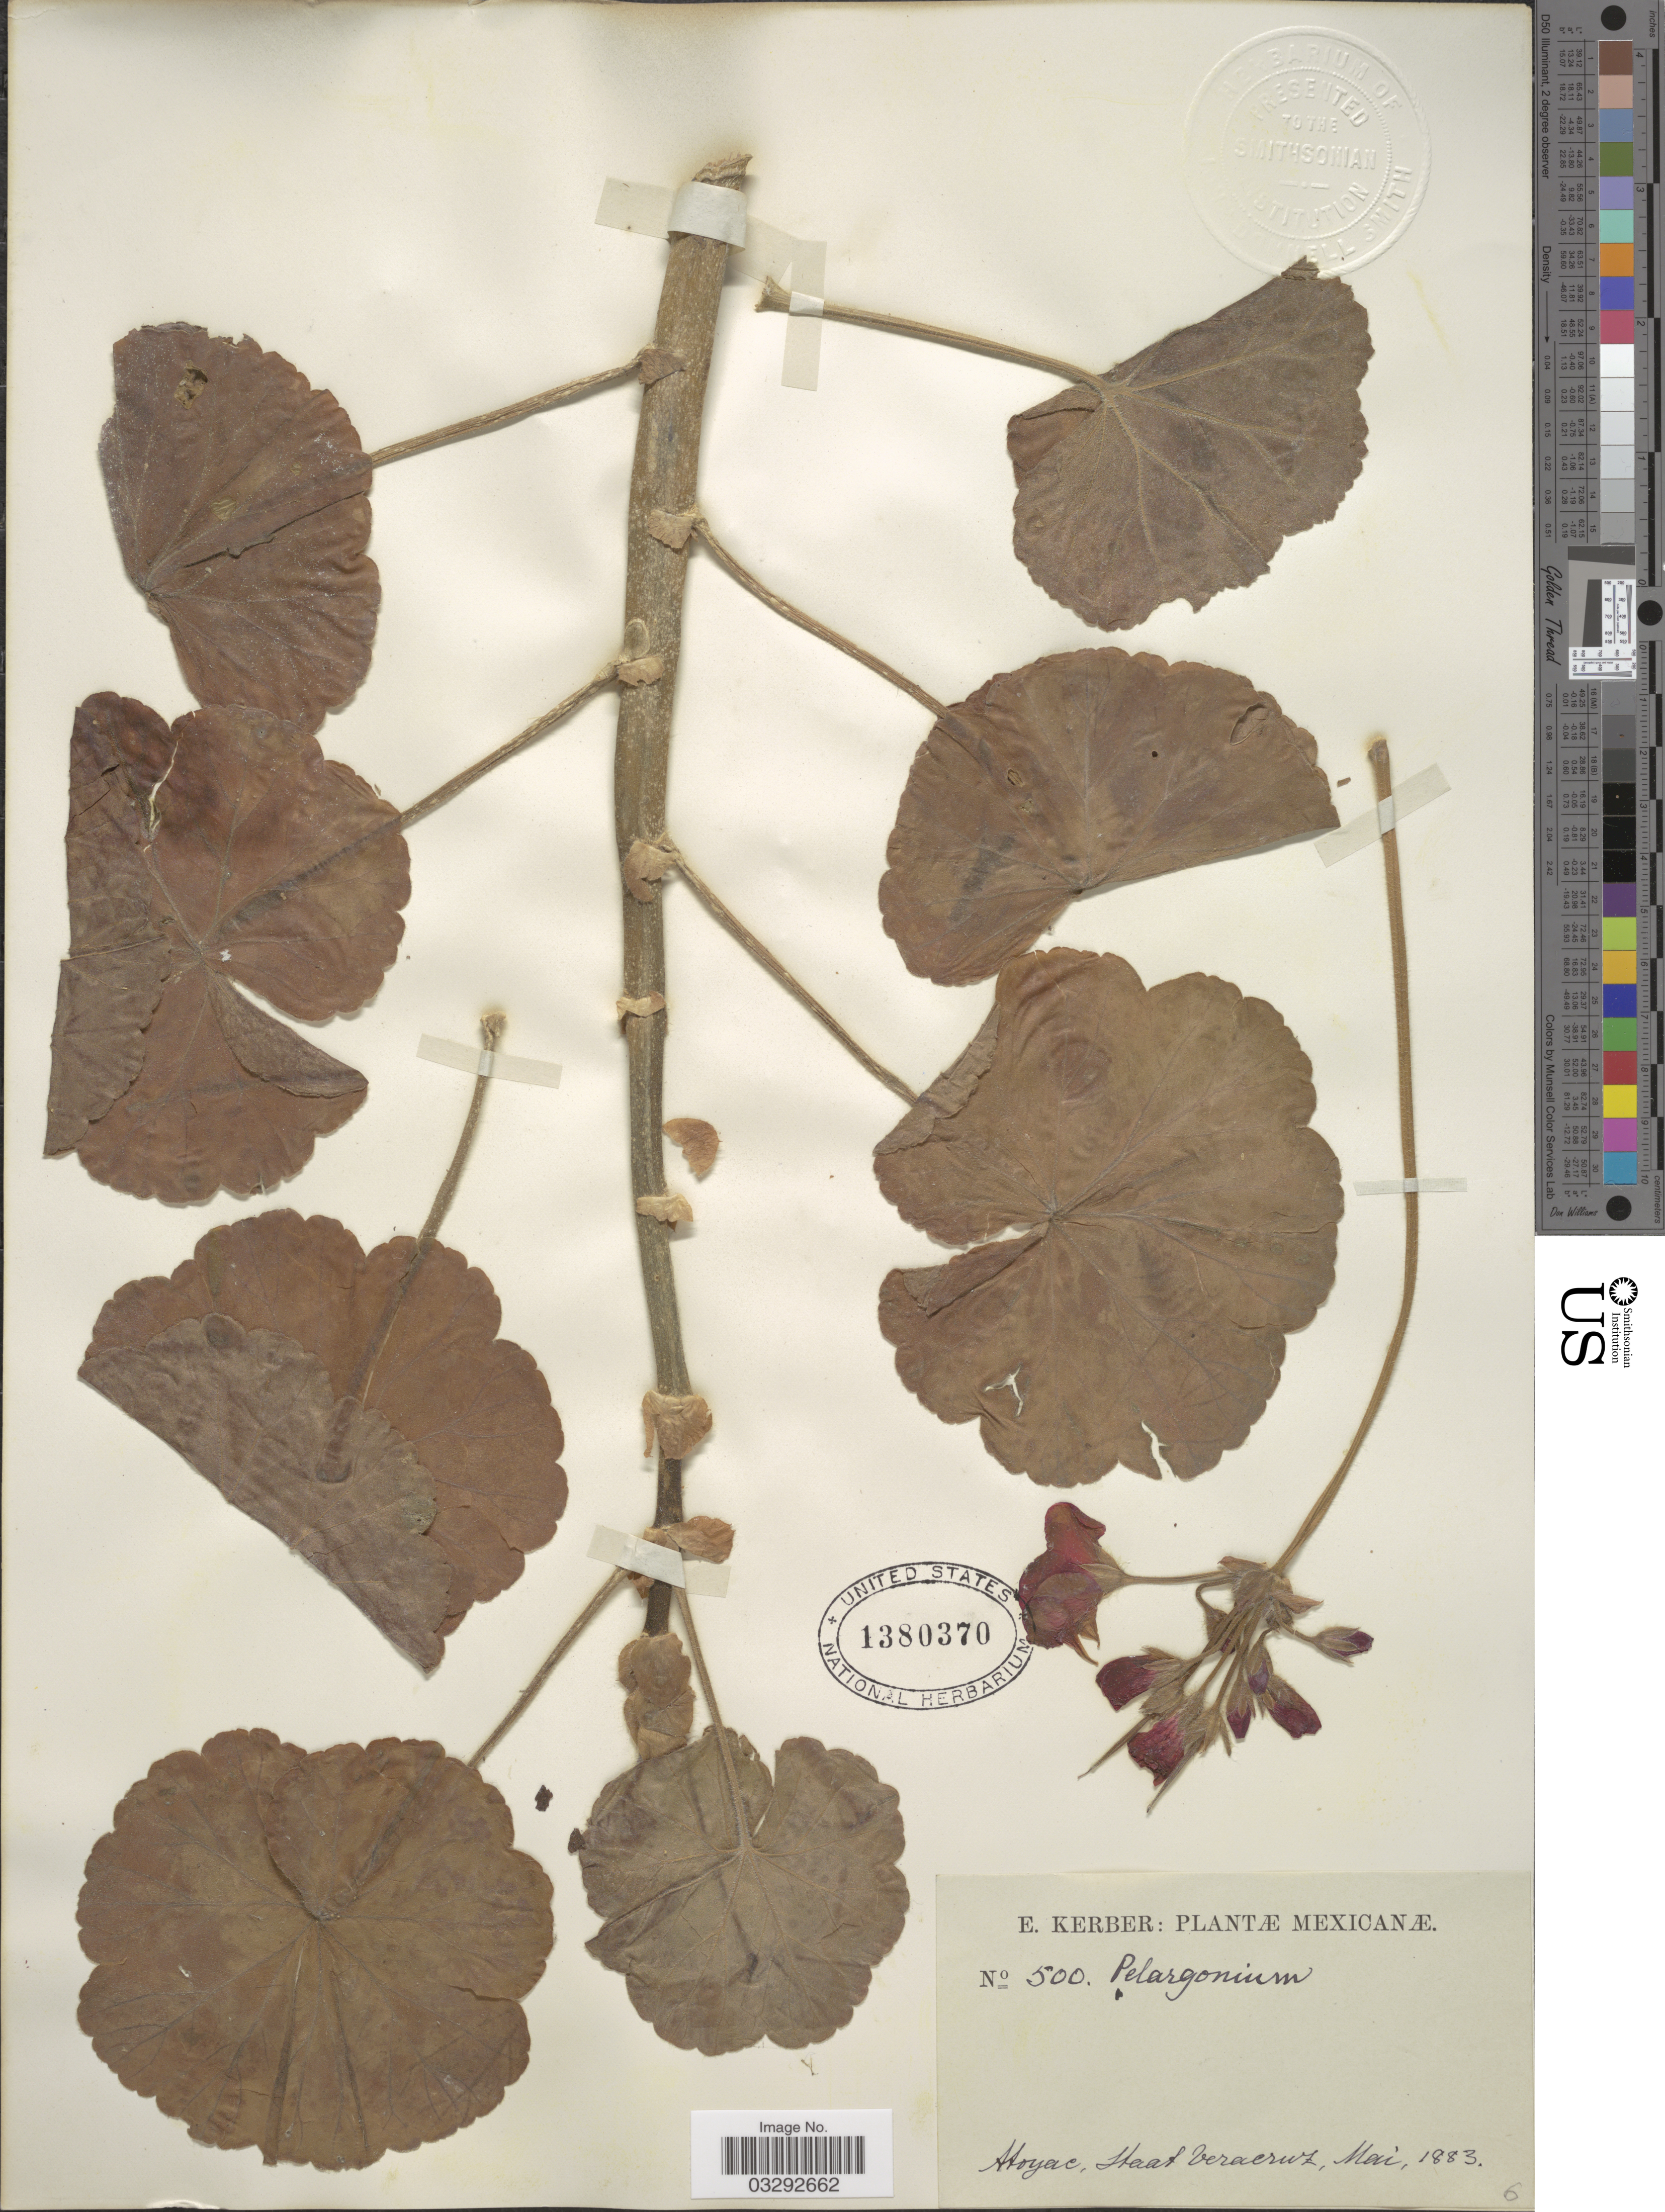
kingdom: Plantae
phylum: Tracheophyta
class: Magnoliopsida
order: Geraniales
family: Geraniaceae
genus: Pelargonium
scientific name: Pelargonium sp.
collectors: E. Kerber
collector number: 500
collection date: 1883-05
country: Mexico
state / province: Veracruz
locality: Atoyac, Veracruz.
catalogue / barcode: US 1380370